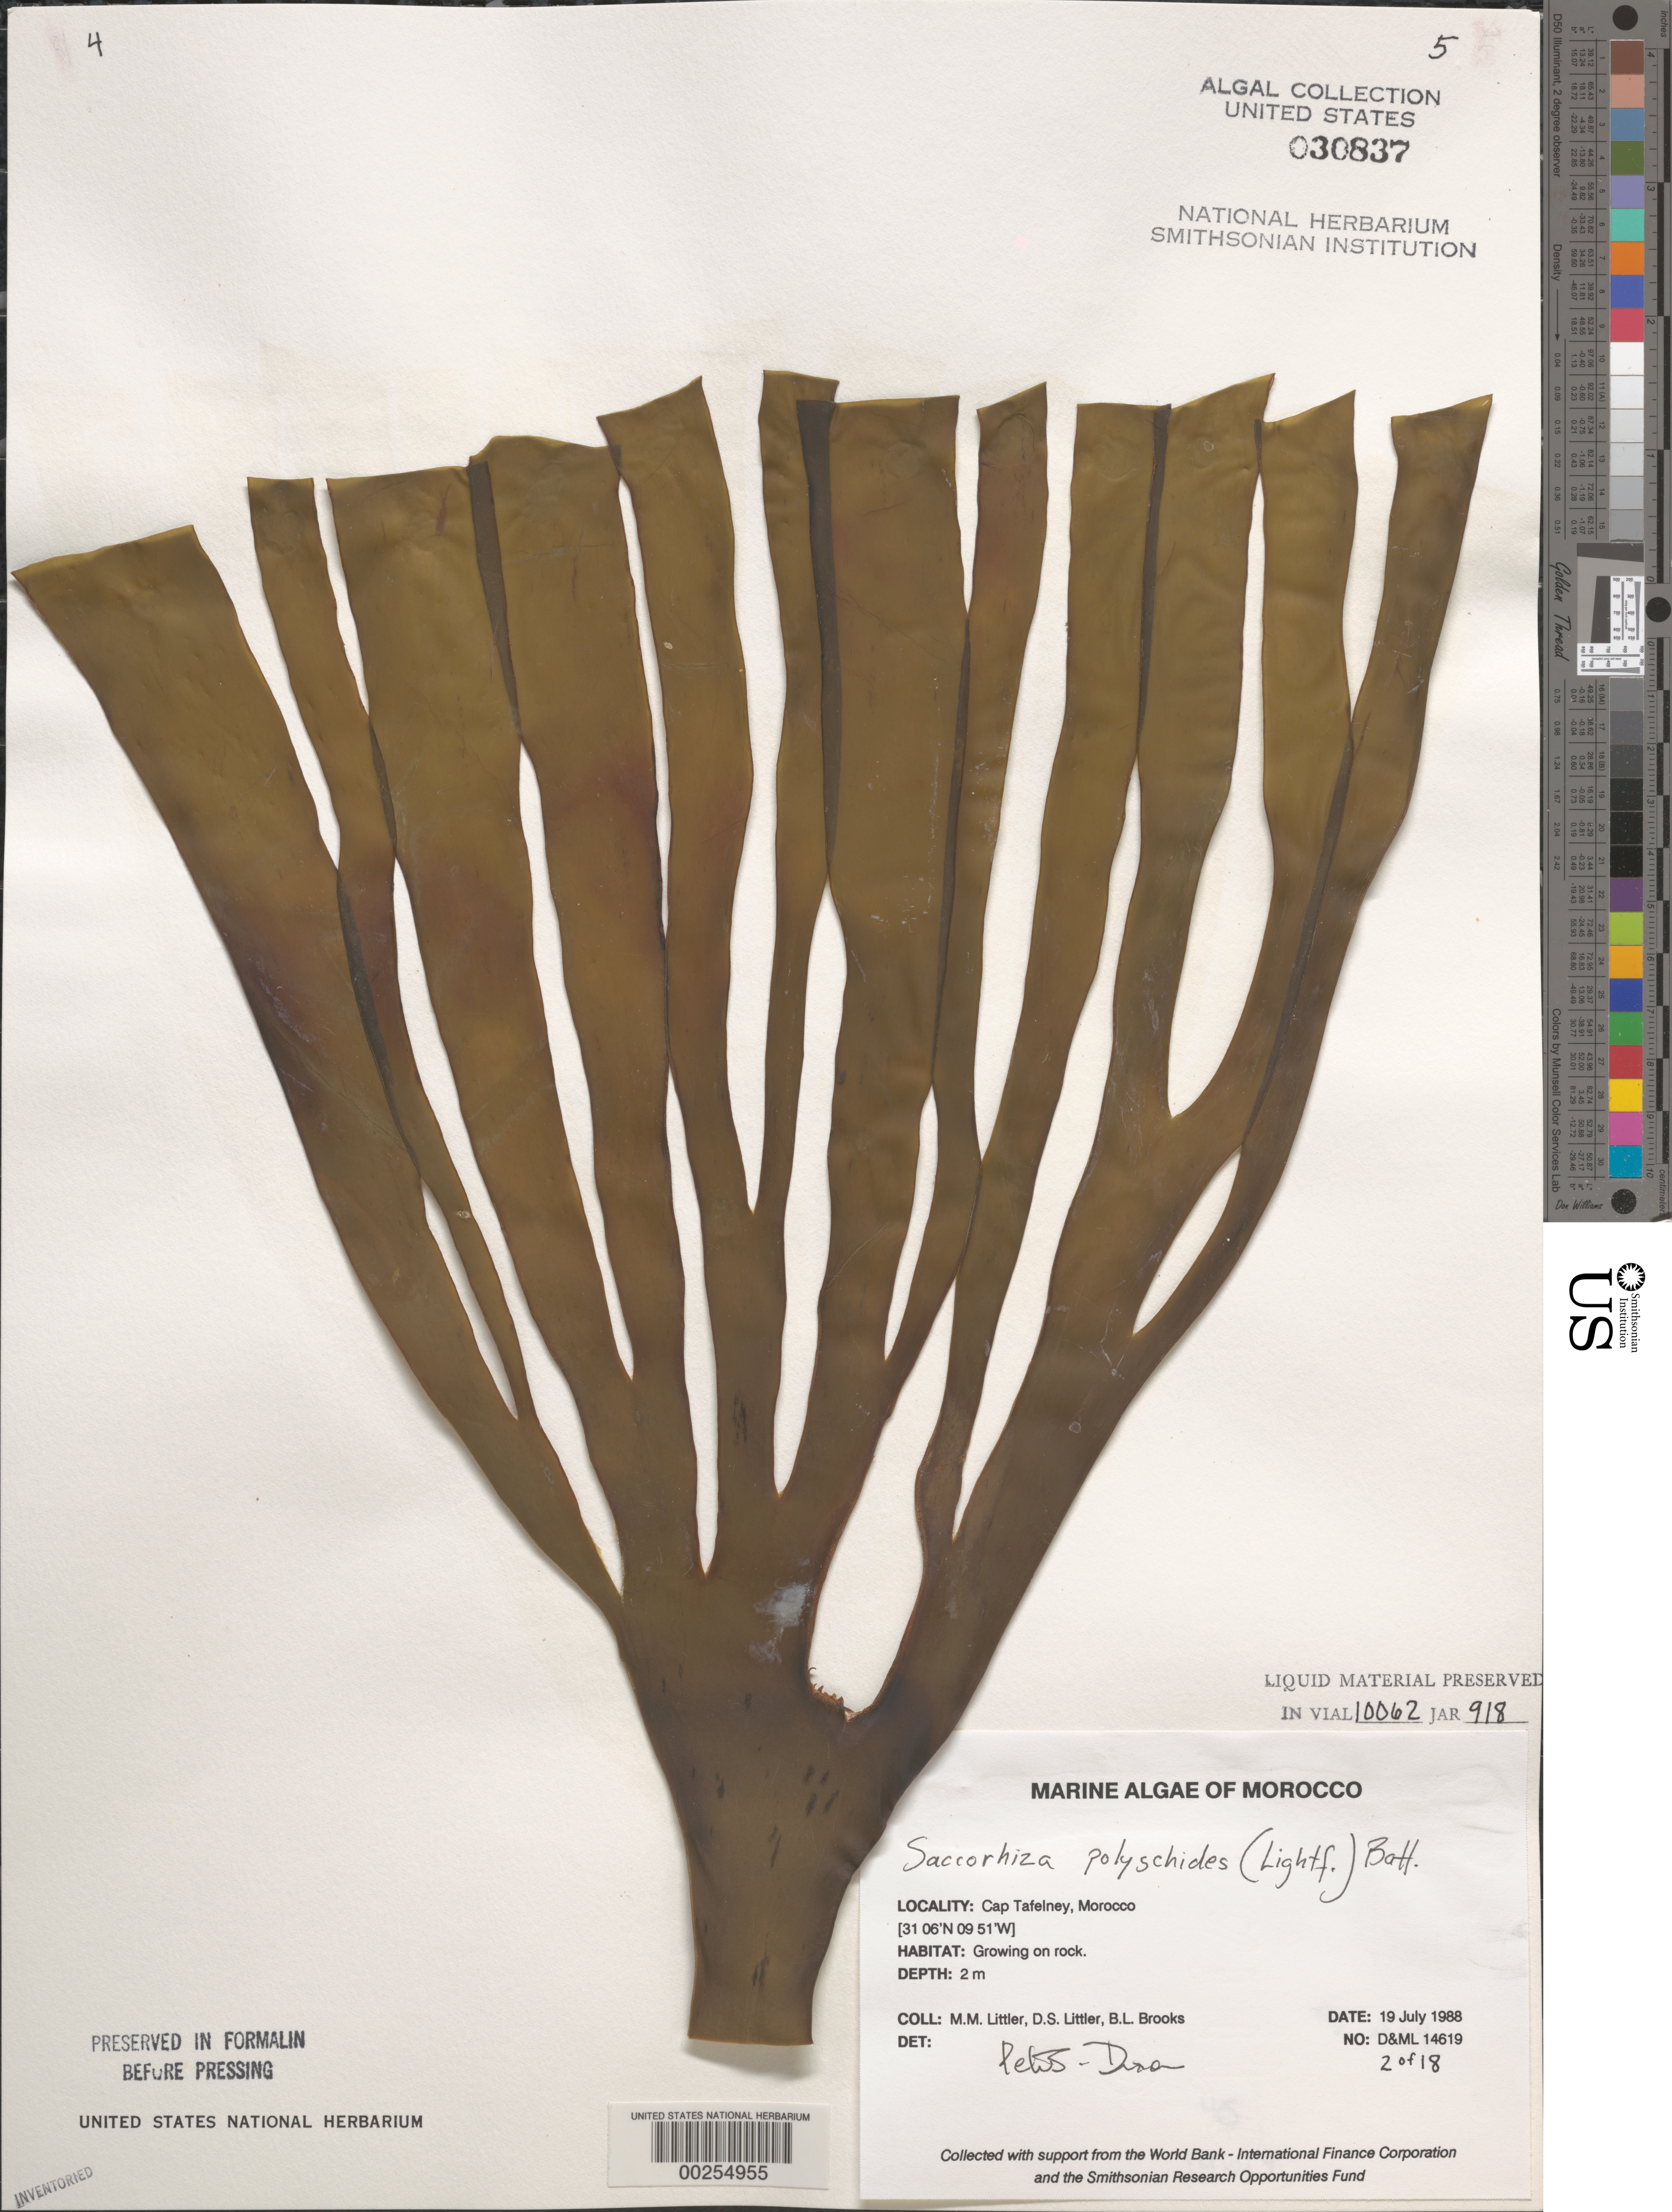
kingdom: Chromista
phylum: Foraminifera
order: Astrorhizida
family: Hyperamminidae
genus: Saccorhiza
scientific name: Saccorhiza polyschides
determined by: Dixon, P. S.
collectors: M. M. Littler, D. S. Littler & B. Brooks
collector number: D&ML 14619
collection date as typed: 19 Jul 1988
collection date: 1988-07-19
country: Morocco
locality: Cap Tafelney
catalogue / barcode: US 30837